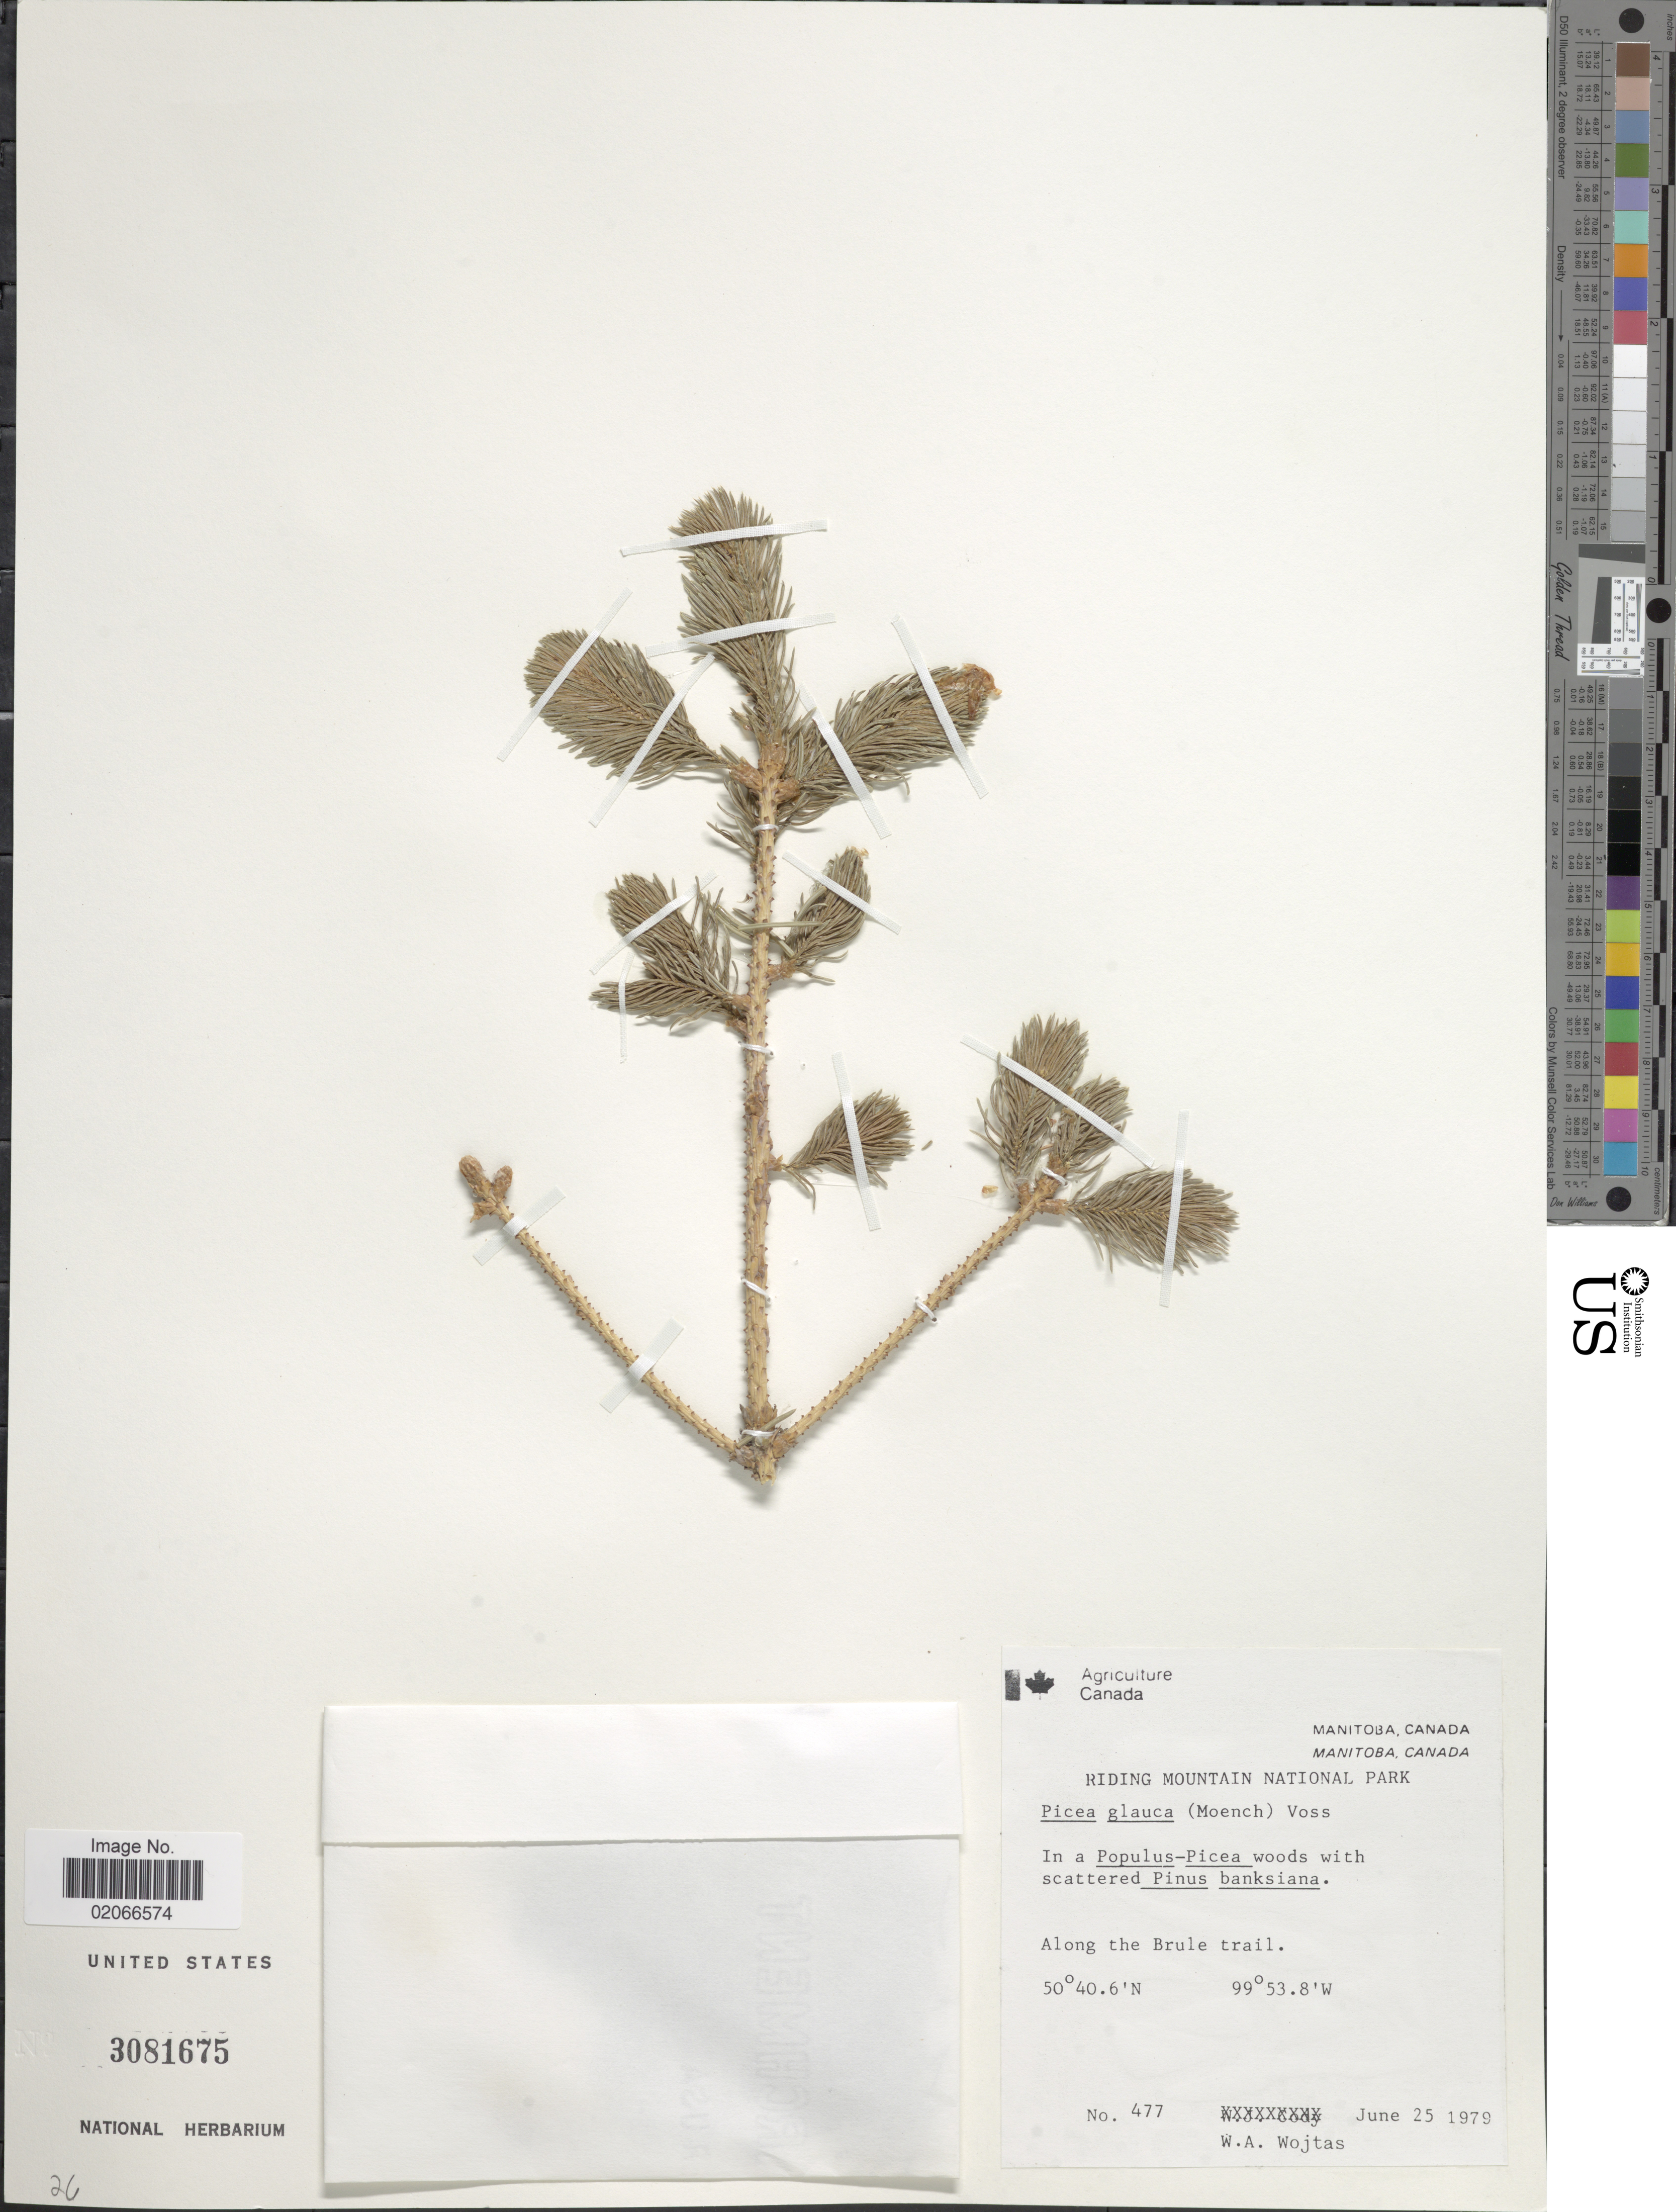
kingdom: Plantae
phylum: Tracheophyta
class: Pinopsida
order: Pinales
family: Pinaceae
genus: Picea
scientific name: Picea glauca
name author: (Moench) Voss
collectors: W. Wojtas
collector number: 477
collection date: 1979-06-25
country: Canada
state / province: Manitoba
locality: Riding Mountain, along the Brule trail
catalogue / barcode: US 3081675